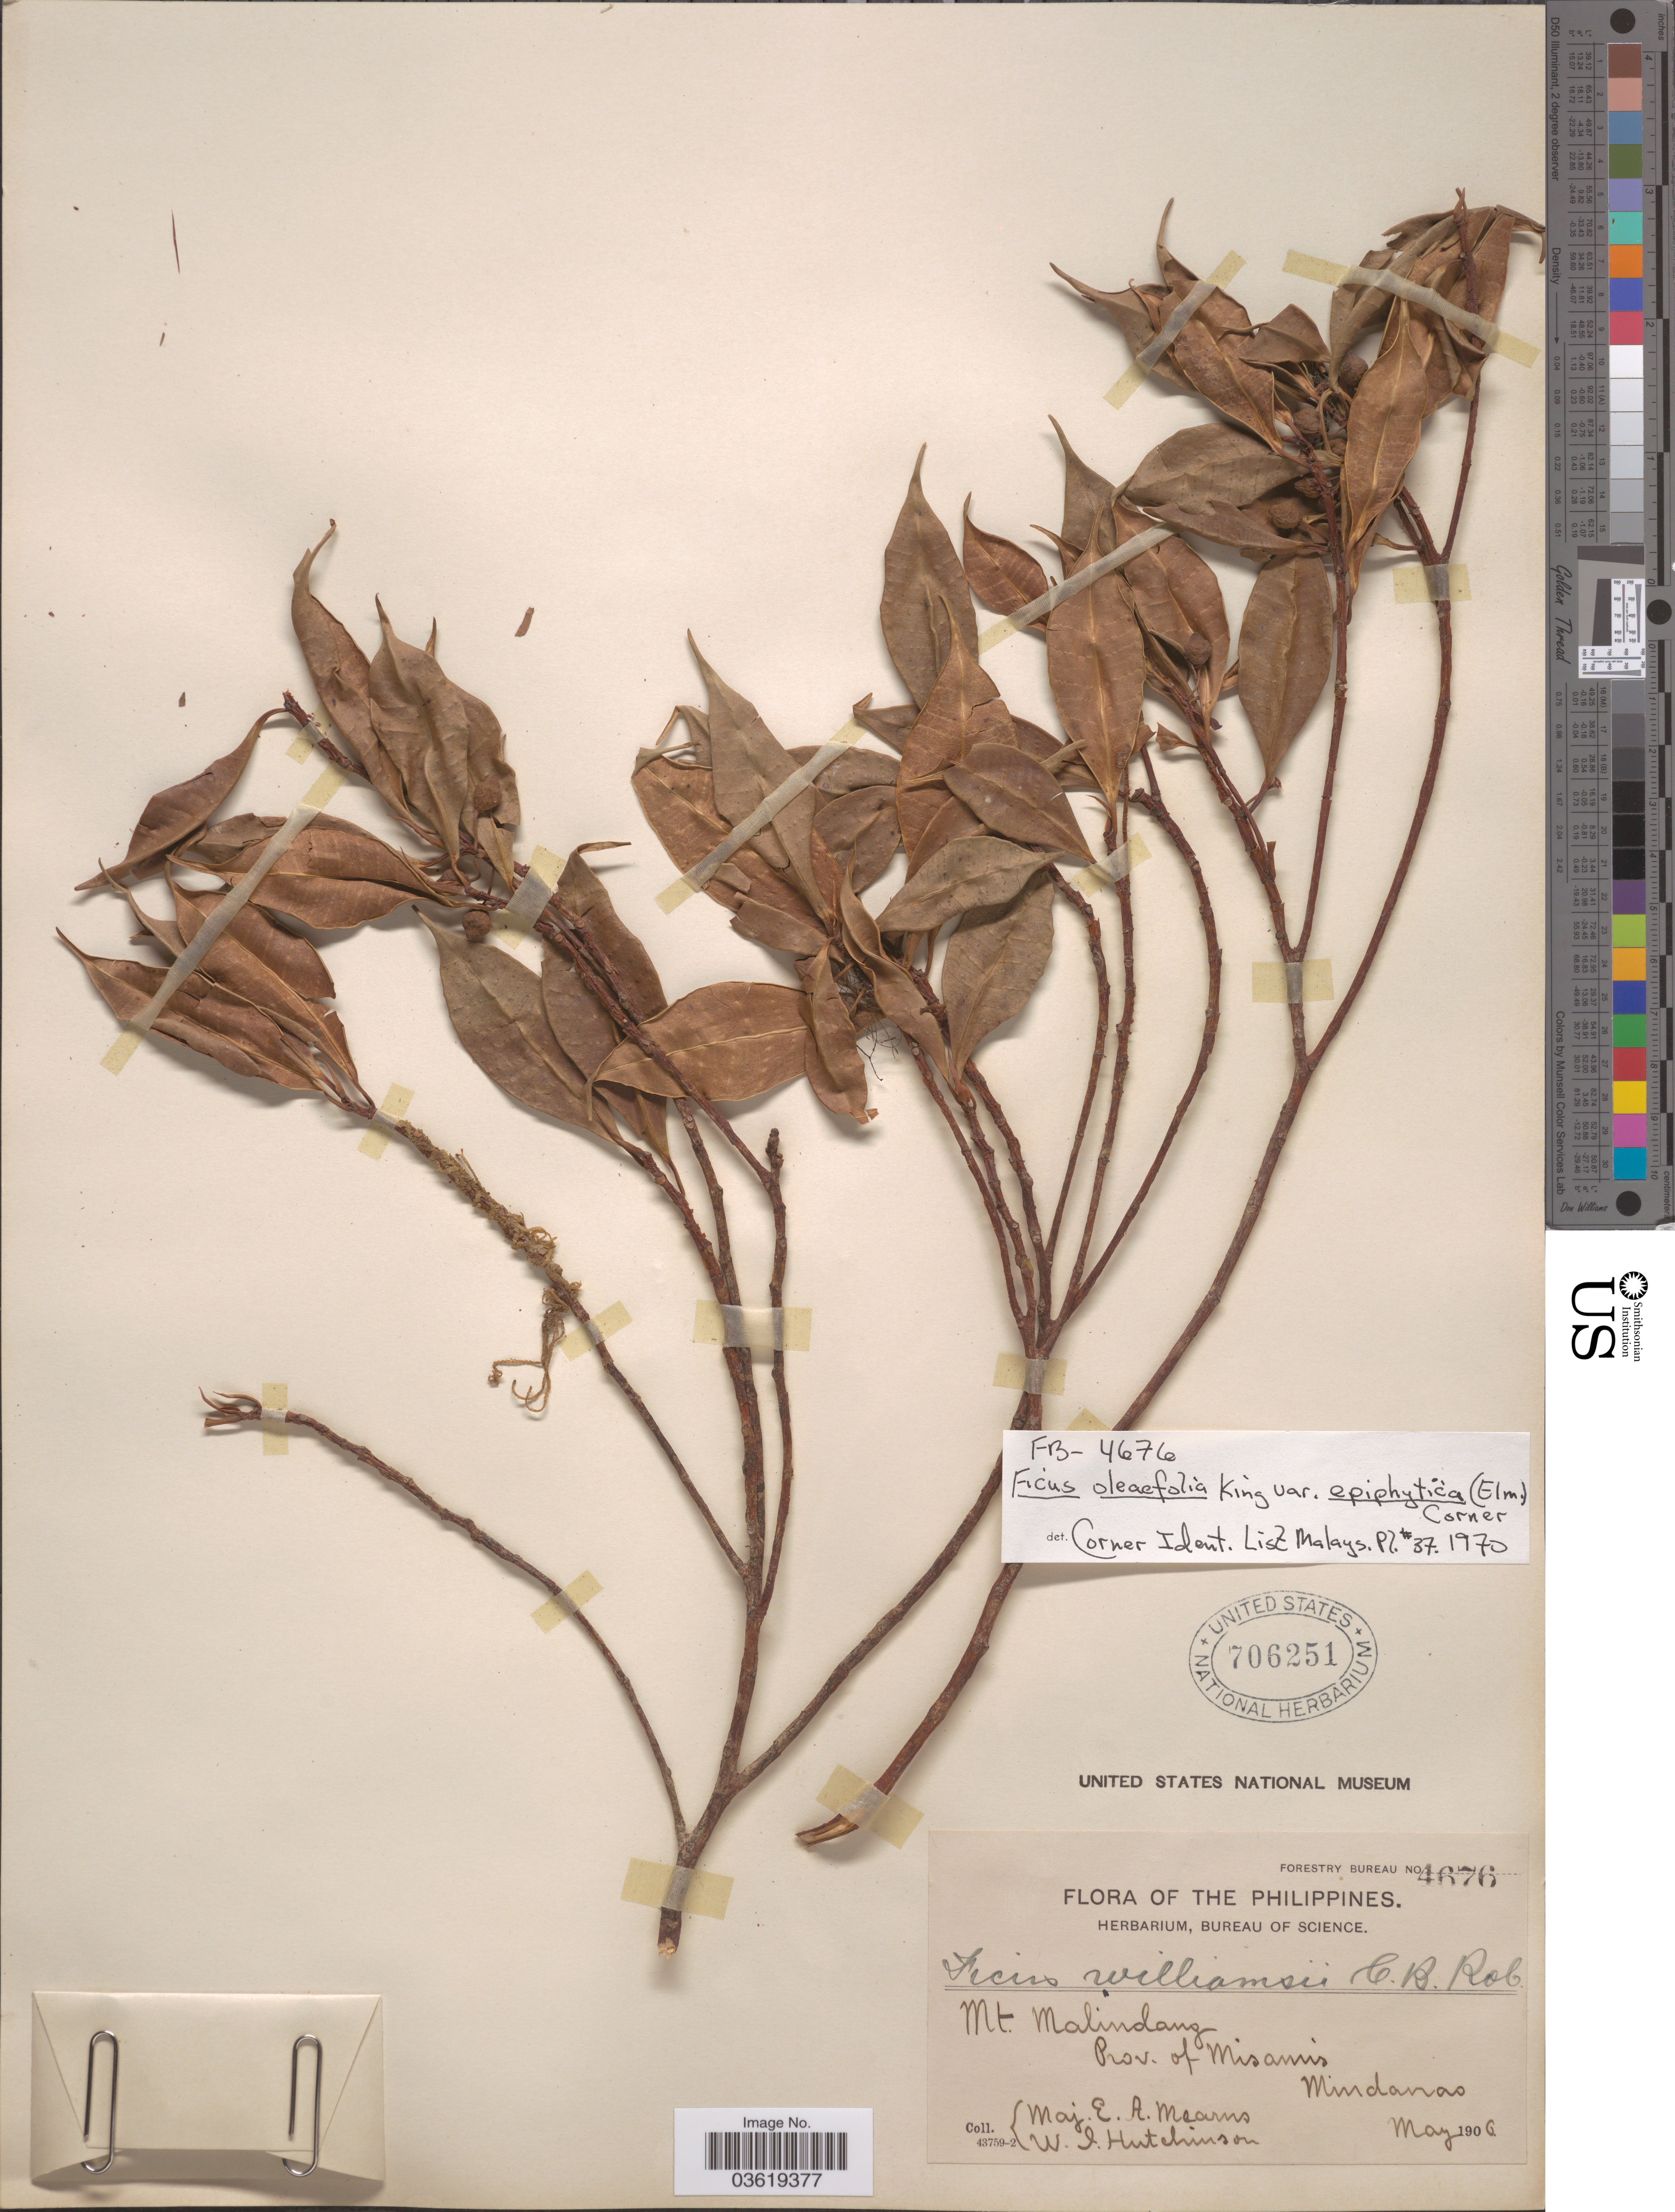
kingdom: Plantae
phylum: Tracheophyta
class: Magnoliopsida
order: Rosales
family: Moraceae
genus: Ficus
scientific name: Ficus oleifolia var. epiphytica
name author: (Elmer) Corner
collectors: E. A. Mearns & W. I. Hutchinson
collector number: Forestry Bureau 4676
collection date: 1906-05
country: Philippines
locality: Mt. Malindang, Prov. of Misamis, Mindanao.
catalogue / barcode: US 706251